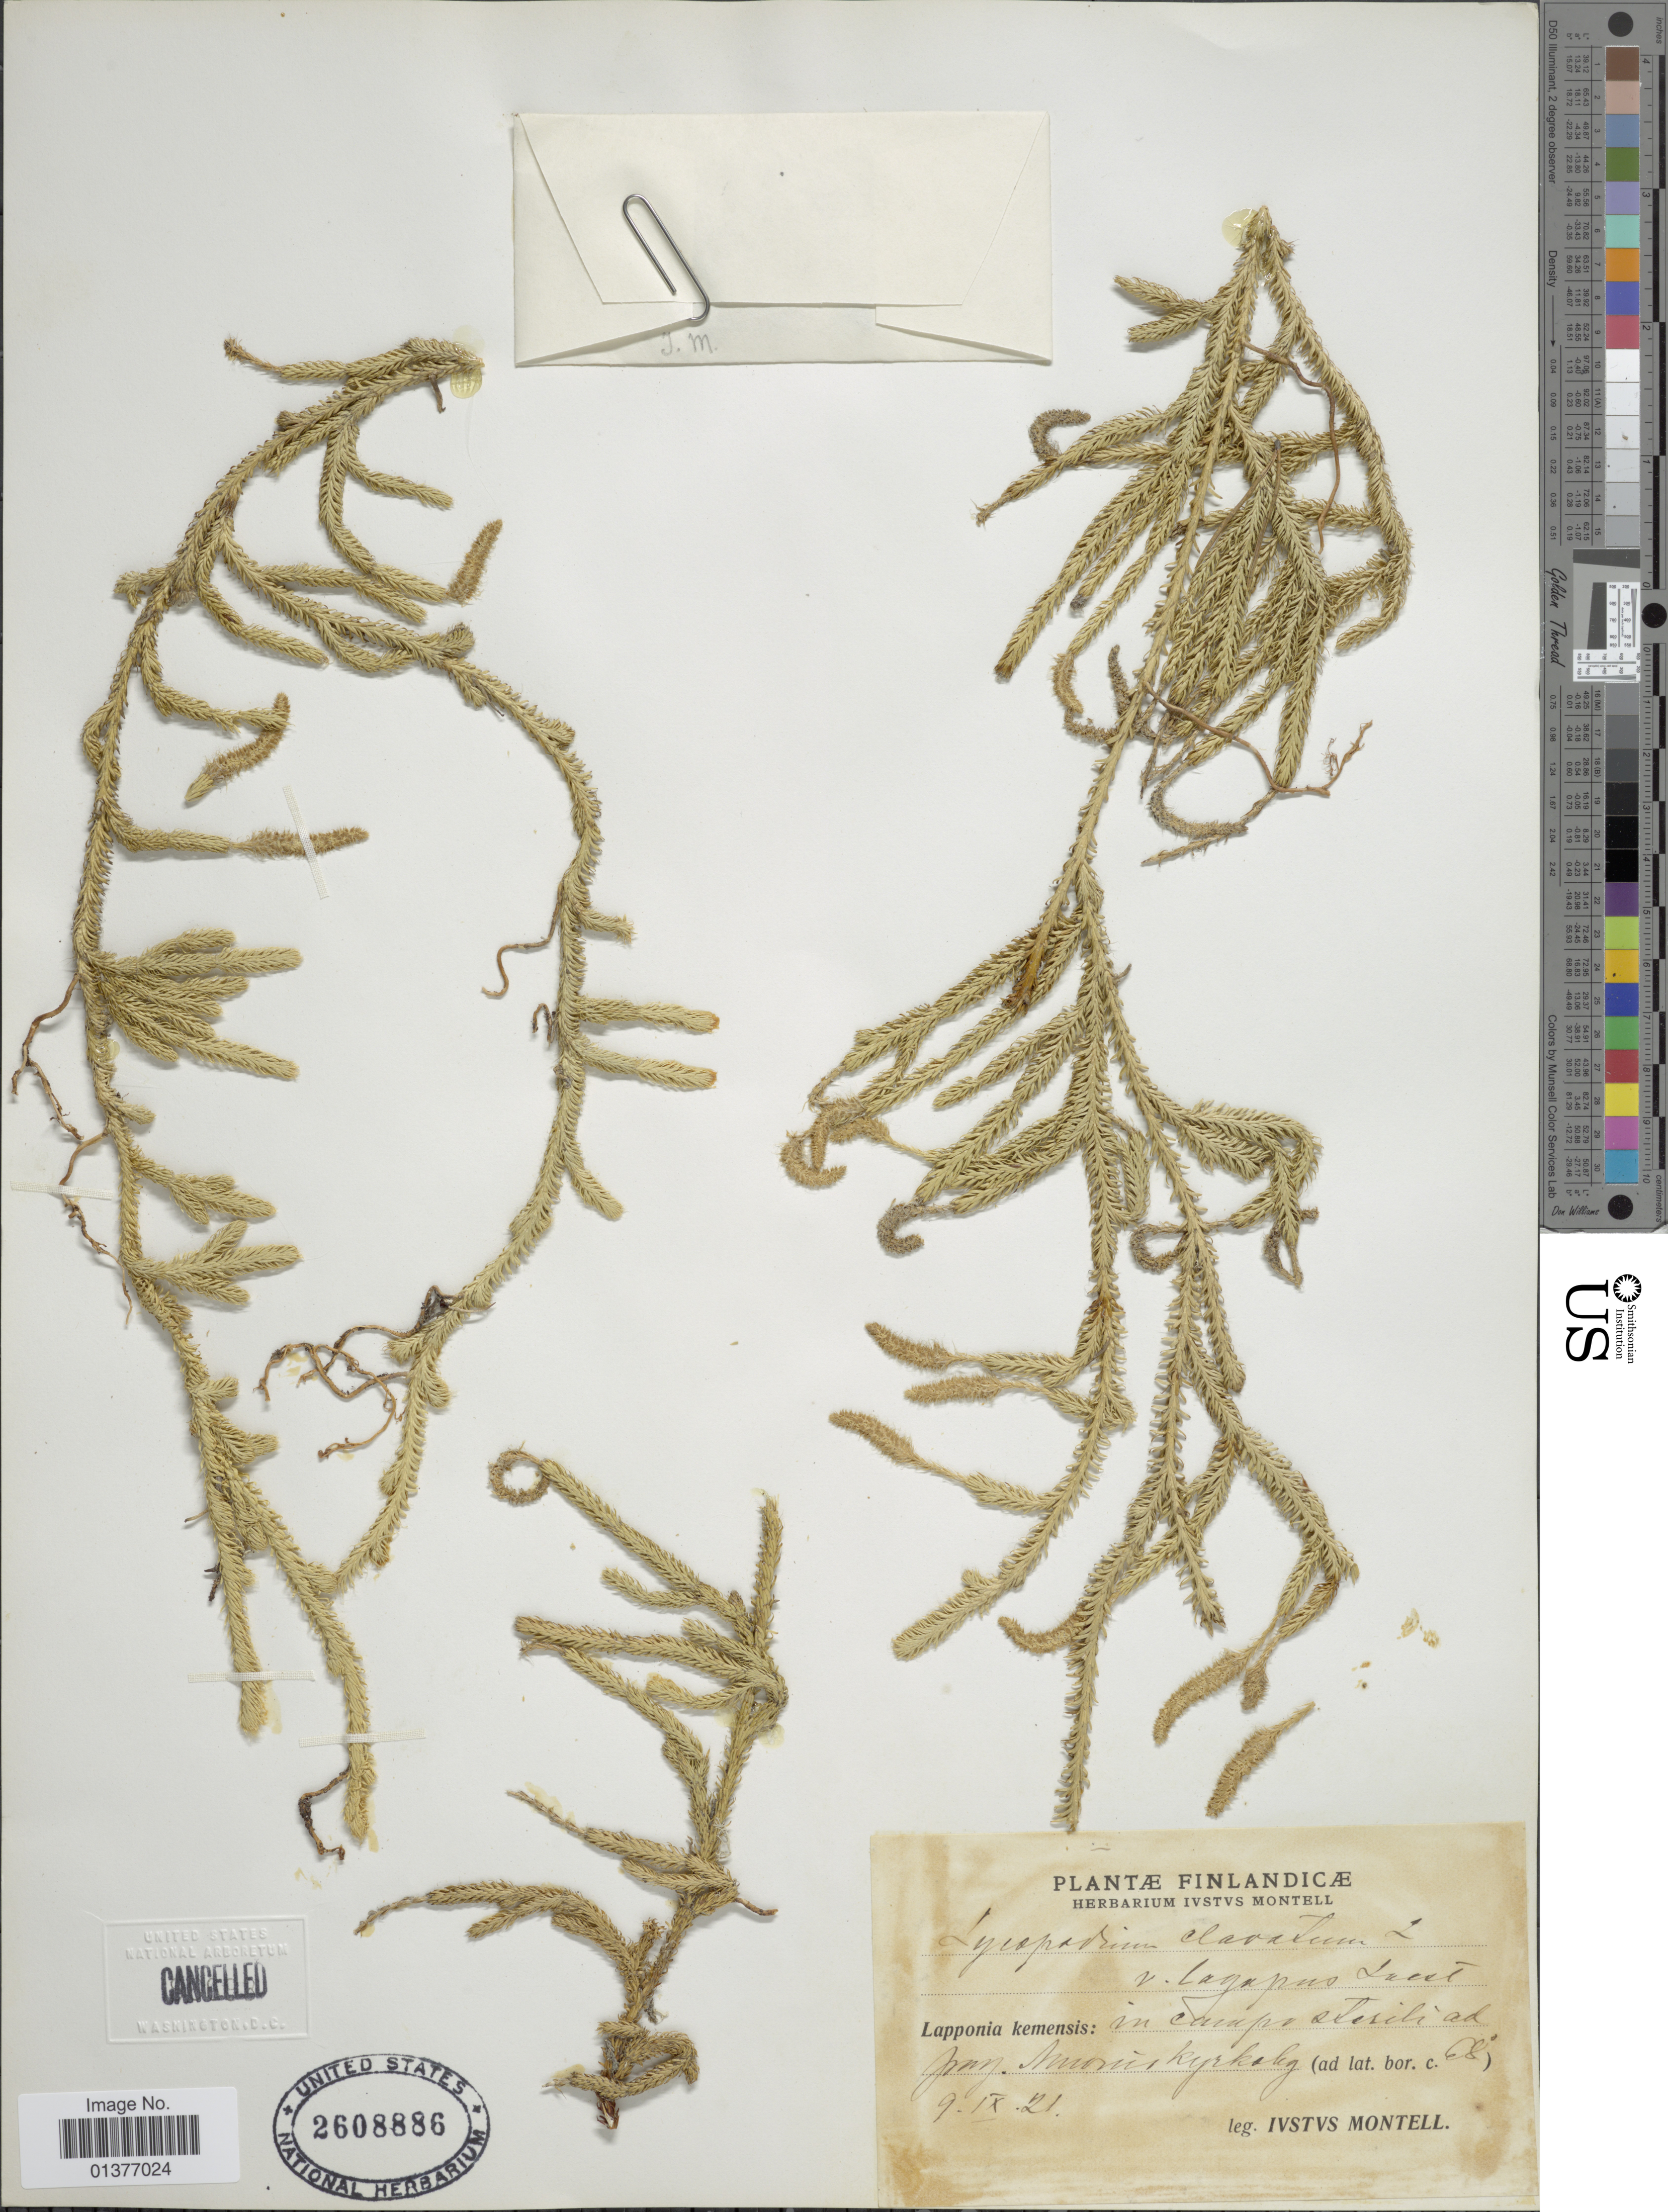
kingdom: Plantae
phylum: Tracheophyta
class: Lycopodiopsida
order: Lycopodiales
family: Lycopodiaceae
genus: Lycopodium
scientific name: Lycopodium clavatum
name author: L.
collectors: I. Montell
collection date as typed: Transcribed d/m/y: 9/9/21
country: Finland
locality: Lapponia kemenss, in campo sterili ad [illegible text]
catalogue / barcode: US 2608886